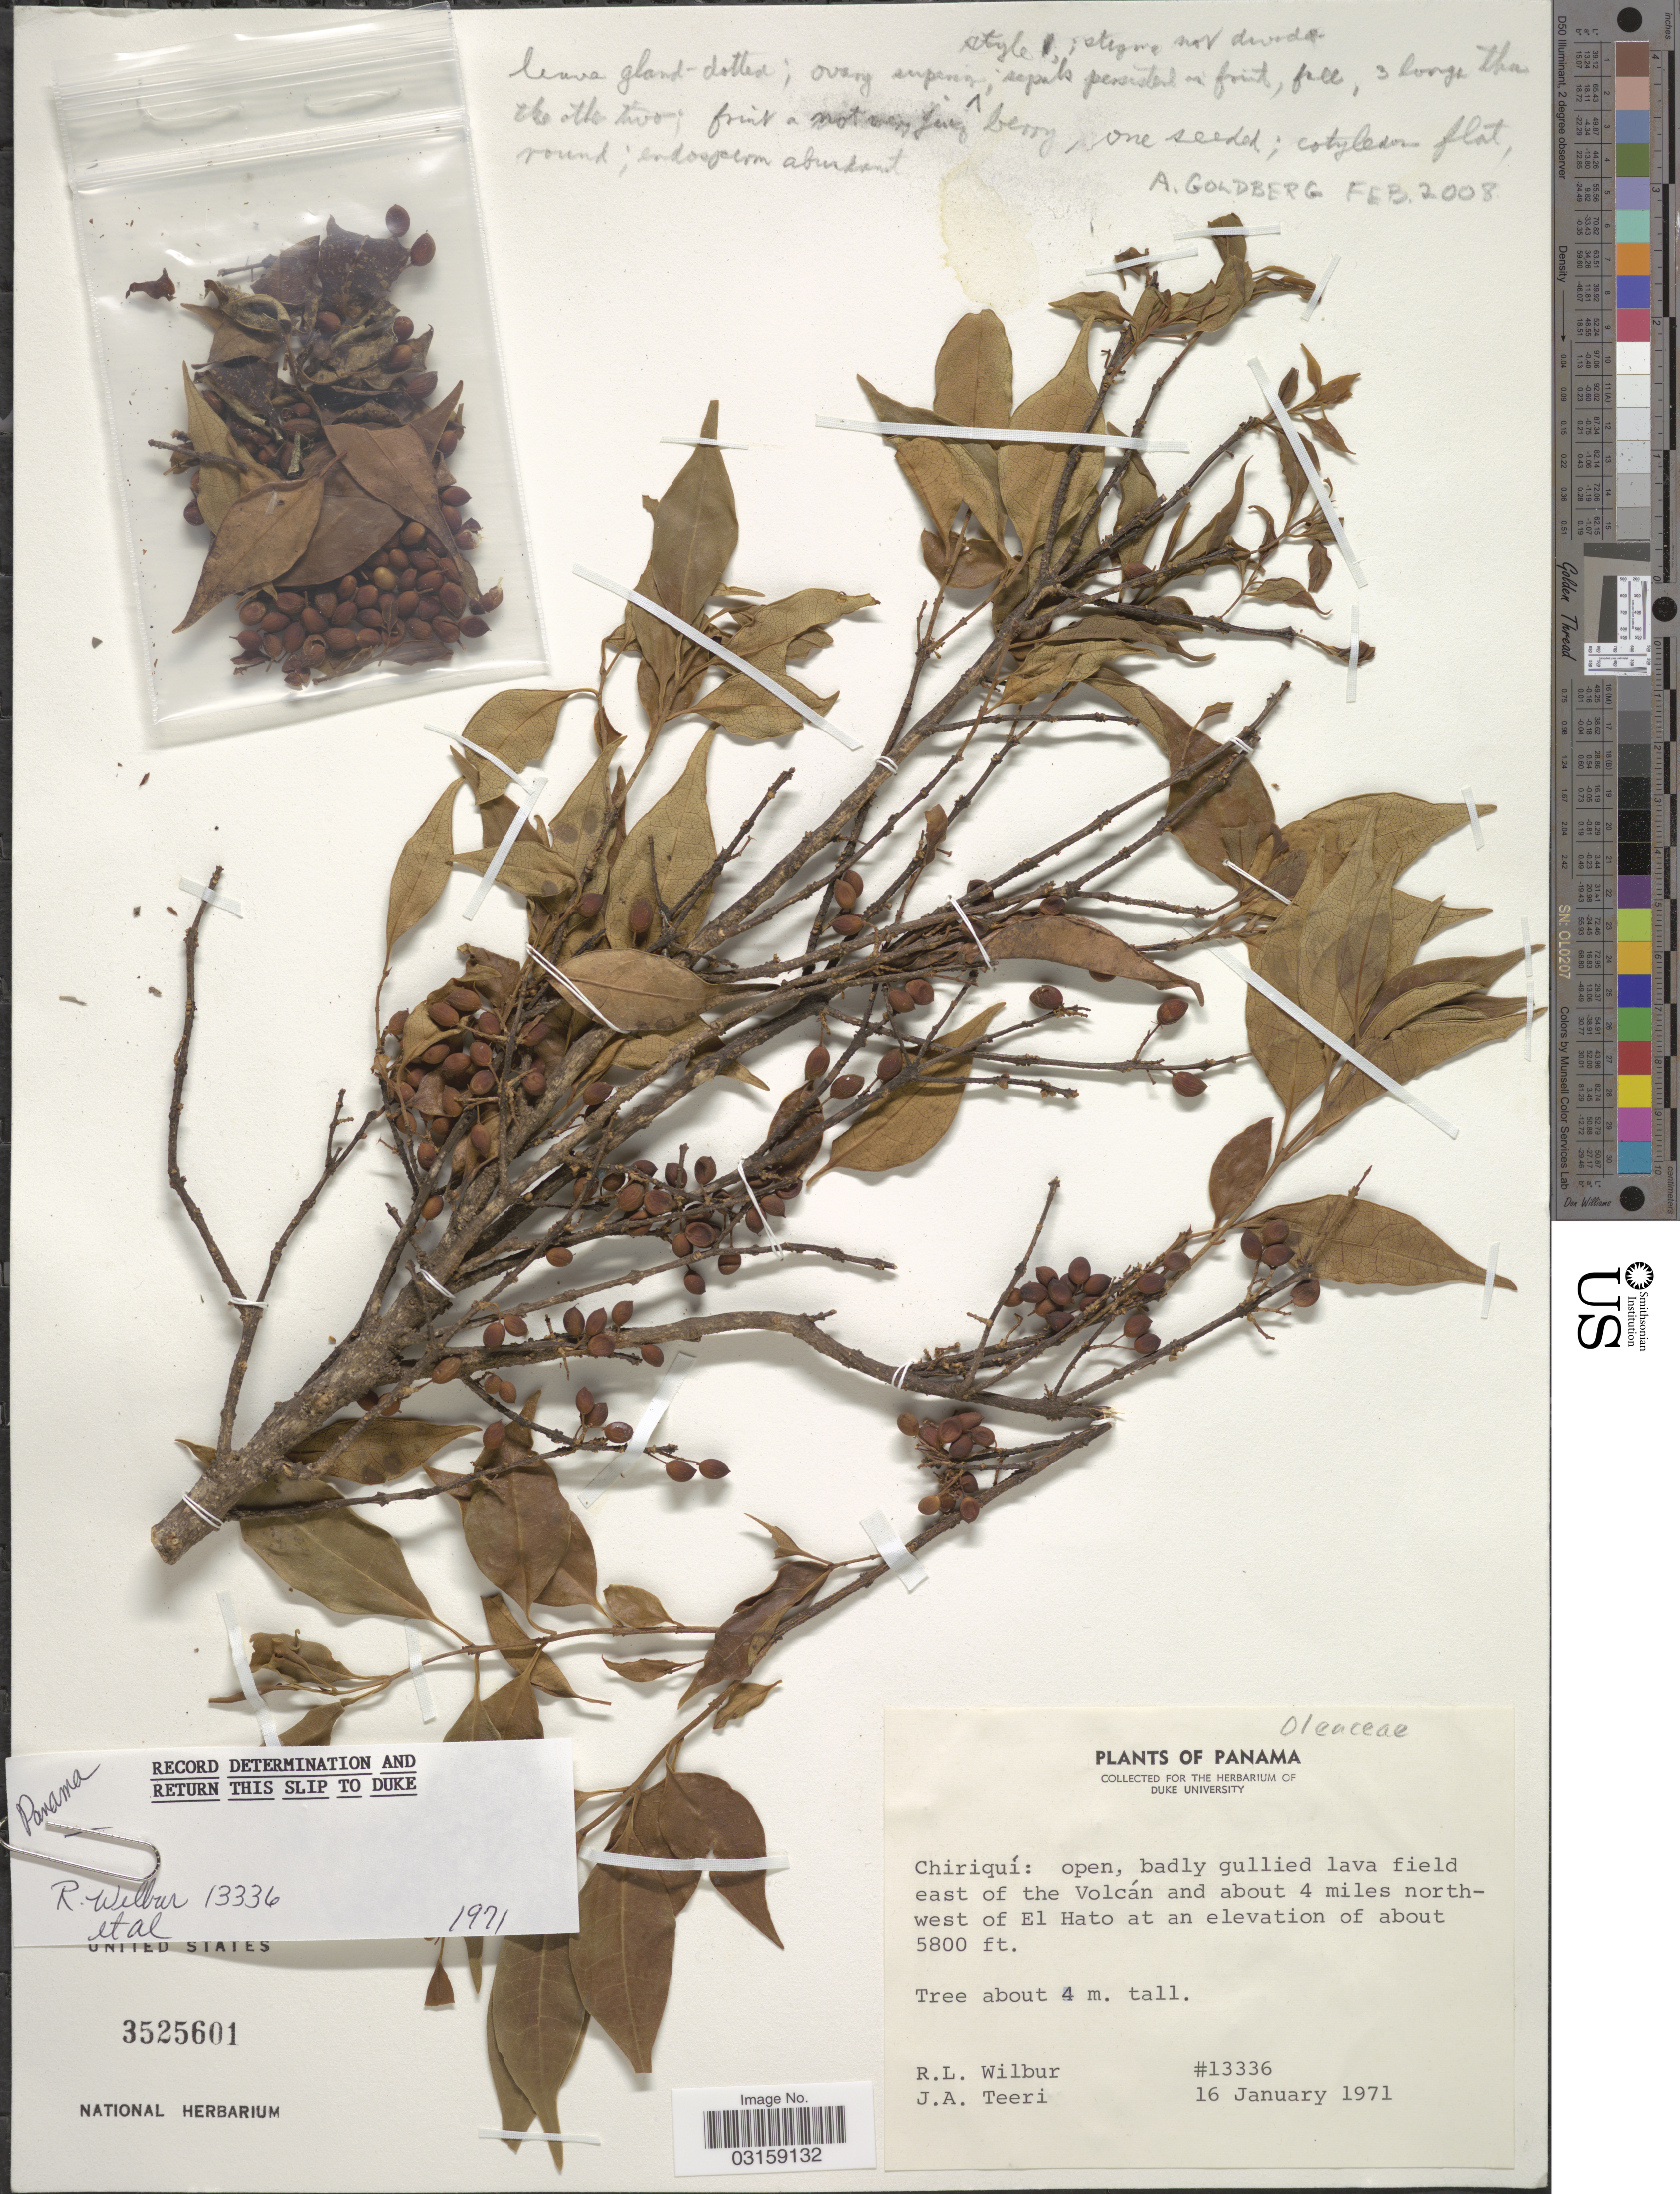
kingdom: Plantae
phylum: Tracheophyta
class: Magnoliopsida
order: Lamiales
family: Oleaceae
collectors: R. L. Wilbur & J. Teeri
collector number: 13336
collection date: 1971-01-16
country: Panama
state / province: Chiriqui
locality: East of the Volcán and about 4 miles north-west of El Hato.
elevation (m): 1768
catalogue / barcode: US 3525601